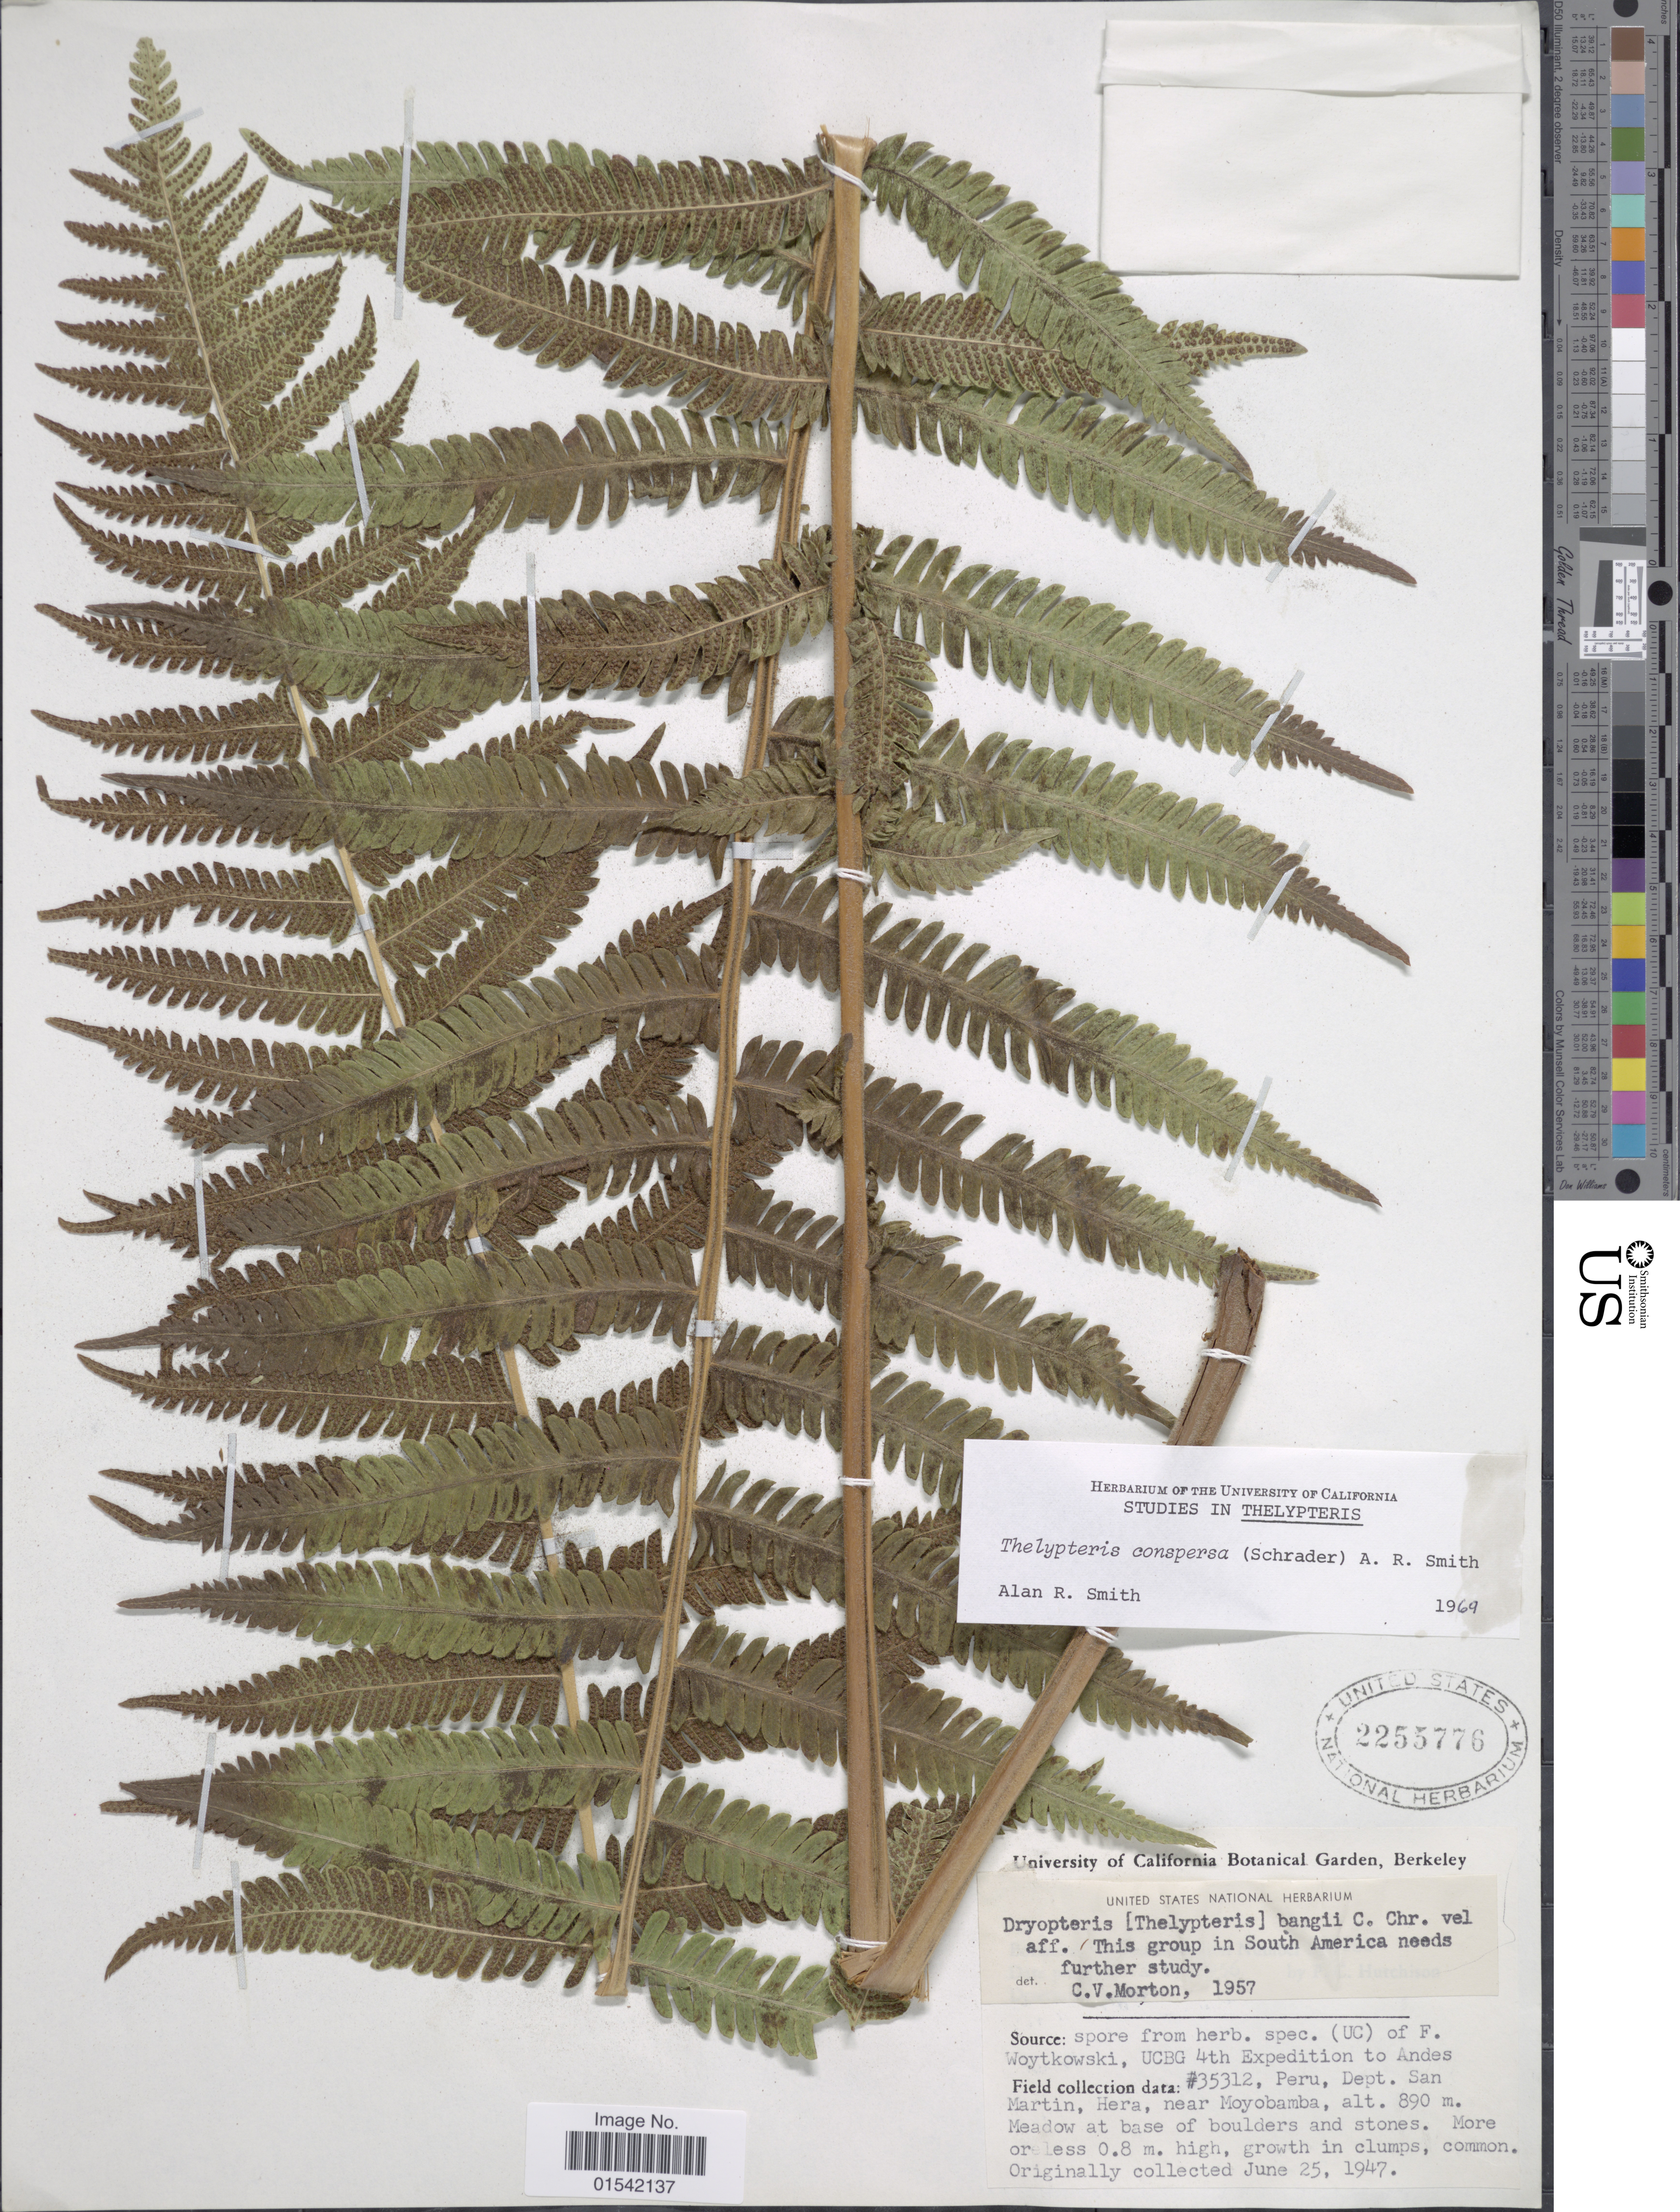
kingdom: Plantae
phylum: Tracheophyta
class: Polypodiopsida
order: Polypodiales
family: Thelypteridaceae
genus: Cyclosorus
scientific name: Cyclosorus conspersus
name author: (Schrad.) Mazumdar & Mukhop.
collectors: F. Woytkowski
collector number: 35312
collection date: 1947-06-25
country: Peru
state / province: San Martín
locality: Hera, near Moyobamba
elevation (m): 890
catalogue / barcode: US 2255776